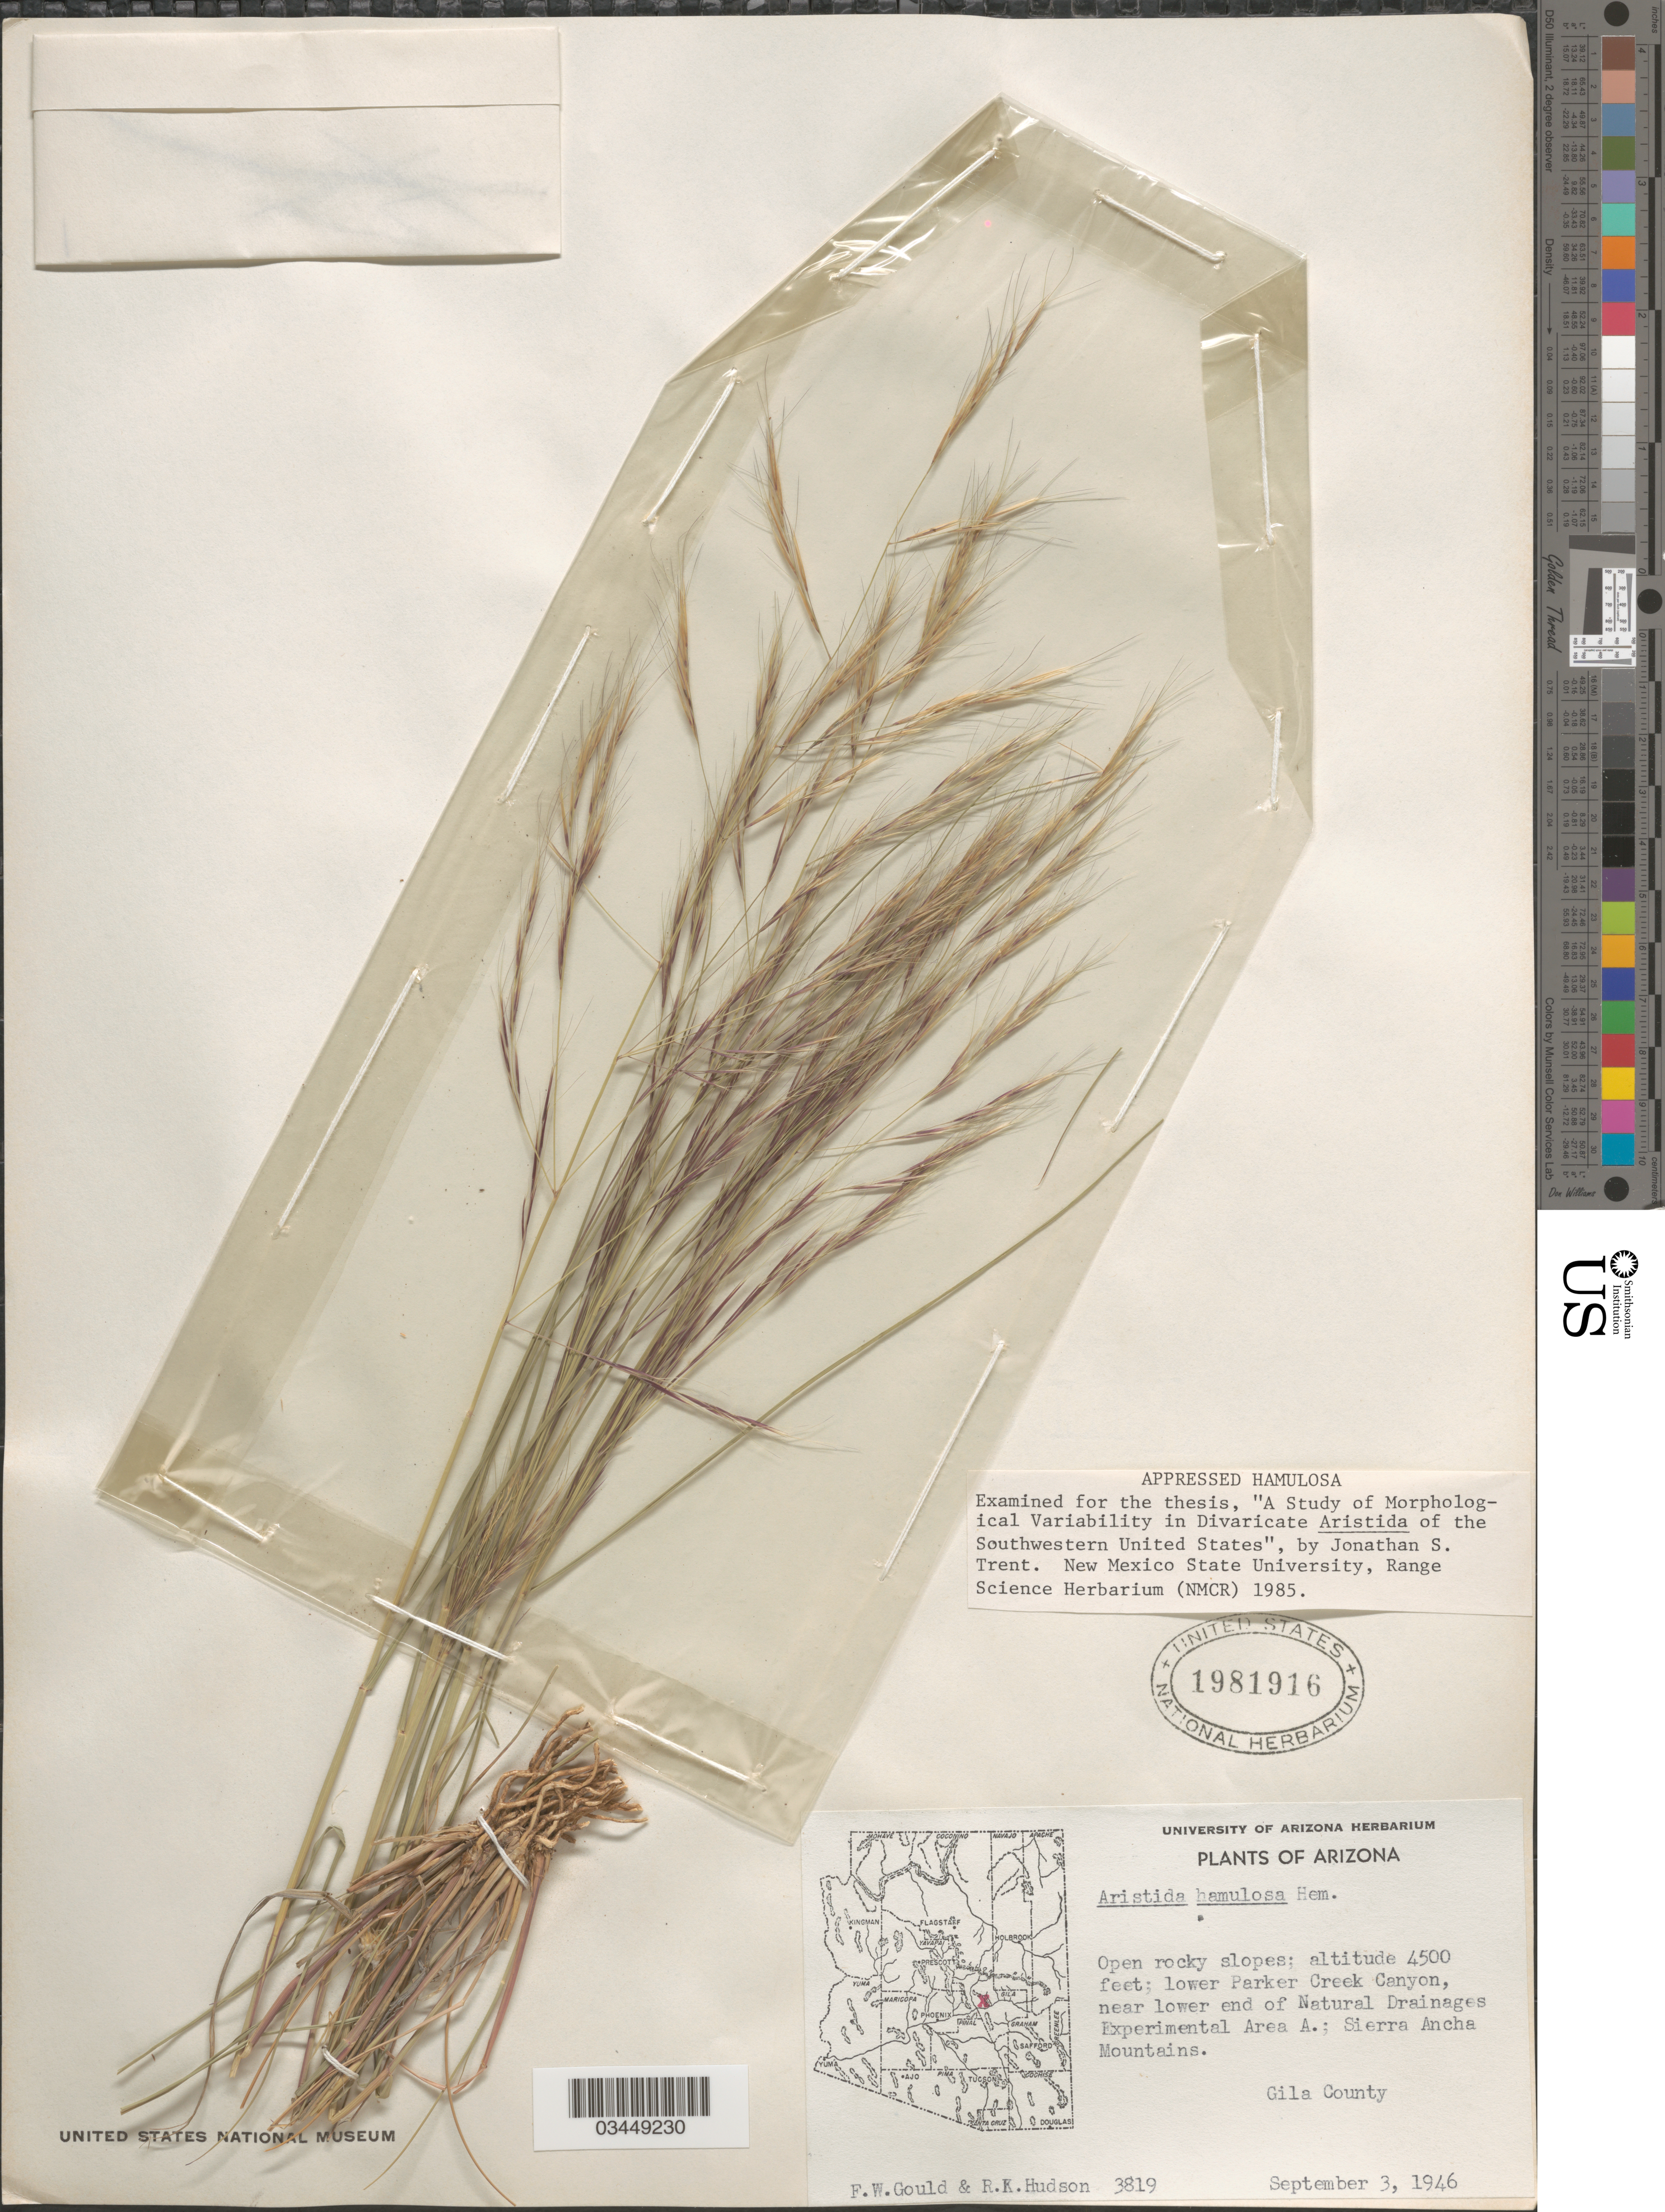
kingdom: Plantae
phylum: Tracheophyta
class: Liliopsida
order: Poales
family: Poaceae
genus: Aristida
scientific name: Aristida hamulosa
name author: Henr.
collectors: F. W. Gould & R. K. Hudson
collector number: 3819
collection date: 1946-09-03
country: United States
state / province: Arizona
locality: Open rocky slopes. Lower Parker Creek Canyon, near lower end of Natural Drainages Experimental Area A.; Sierra Ancha Mountains. Gila County.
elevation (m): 1372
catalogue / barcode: US 1981916